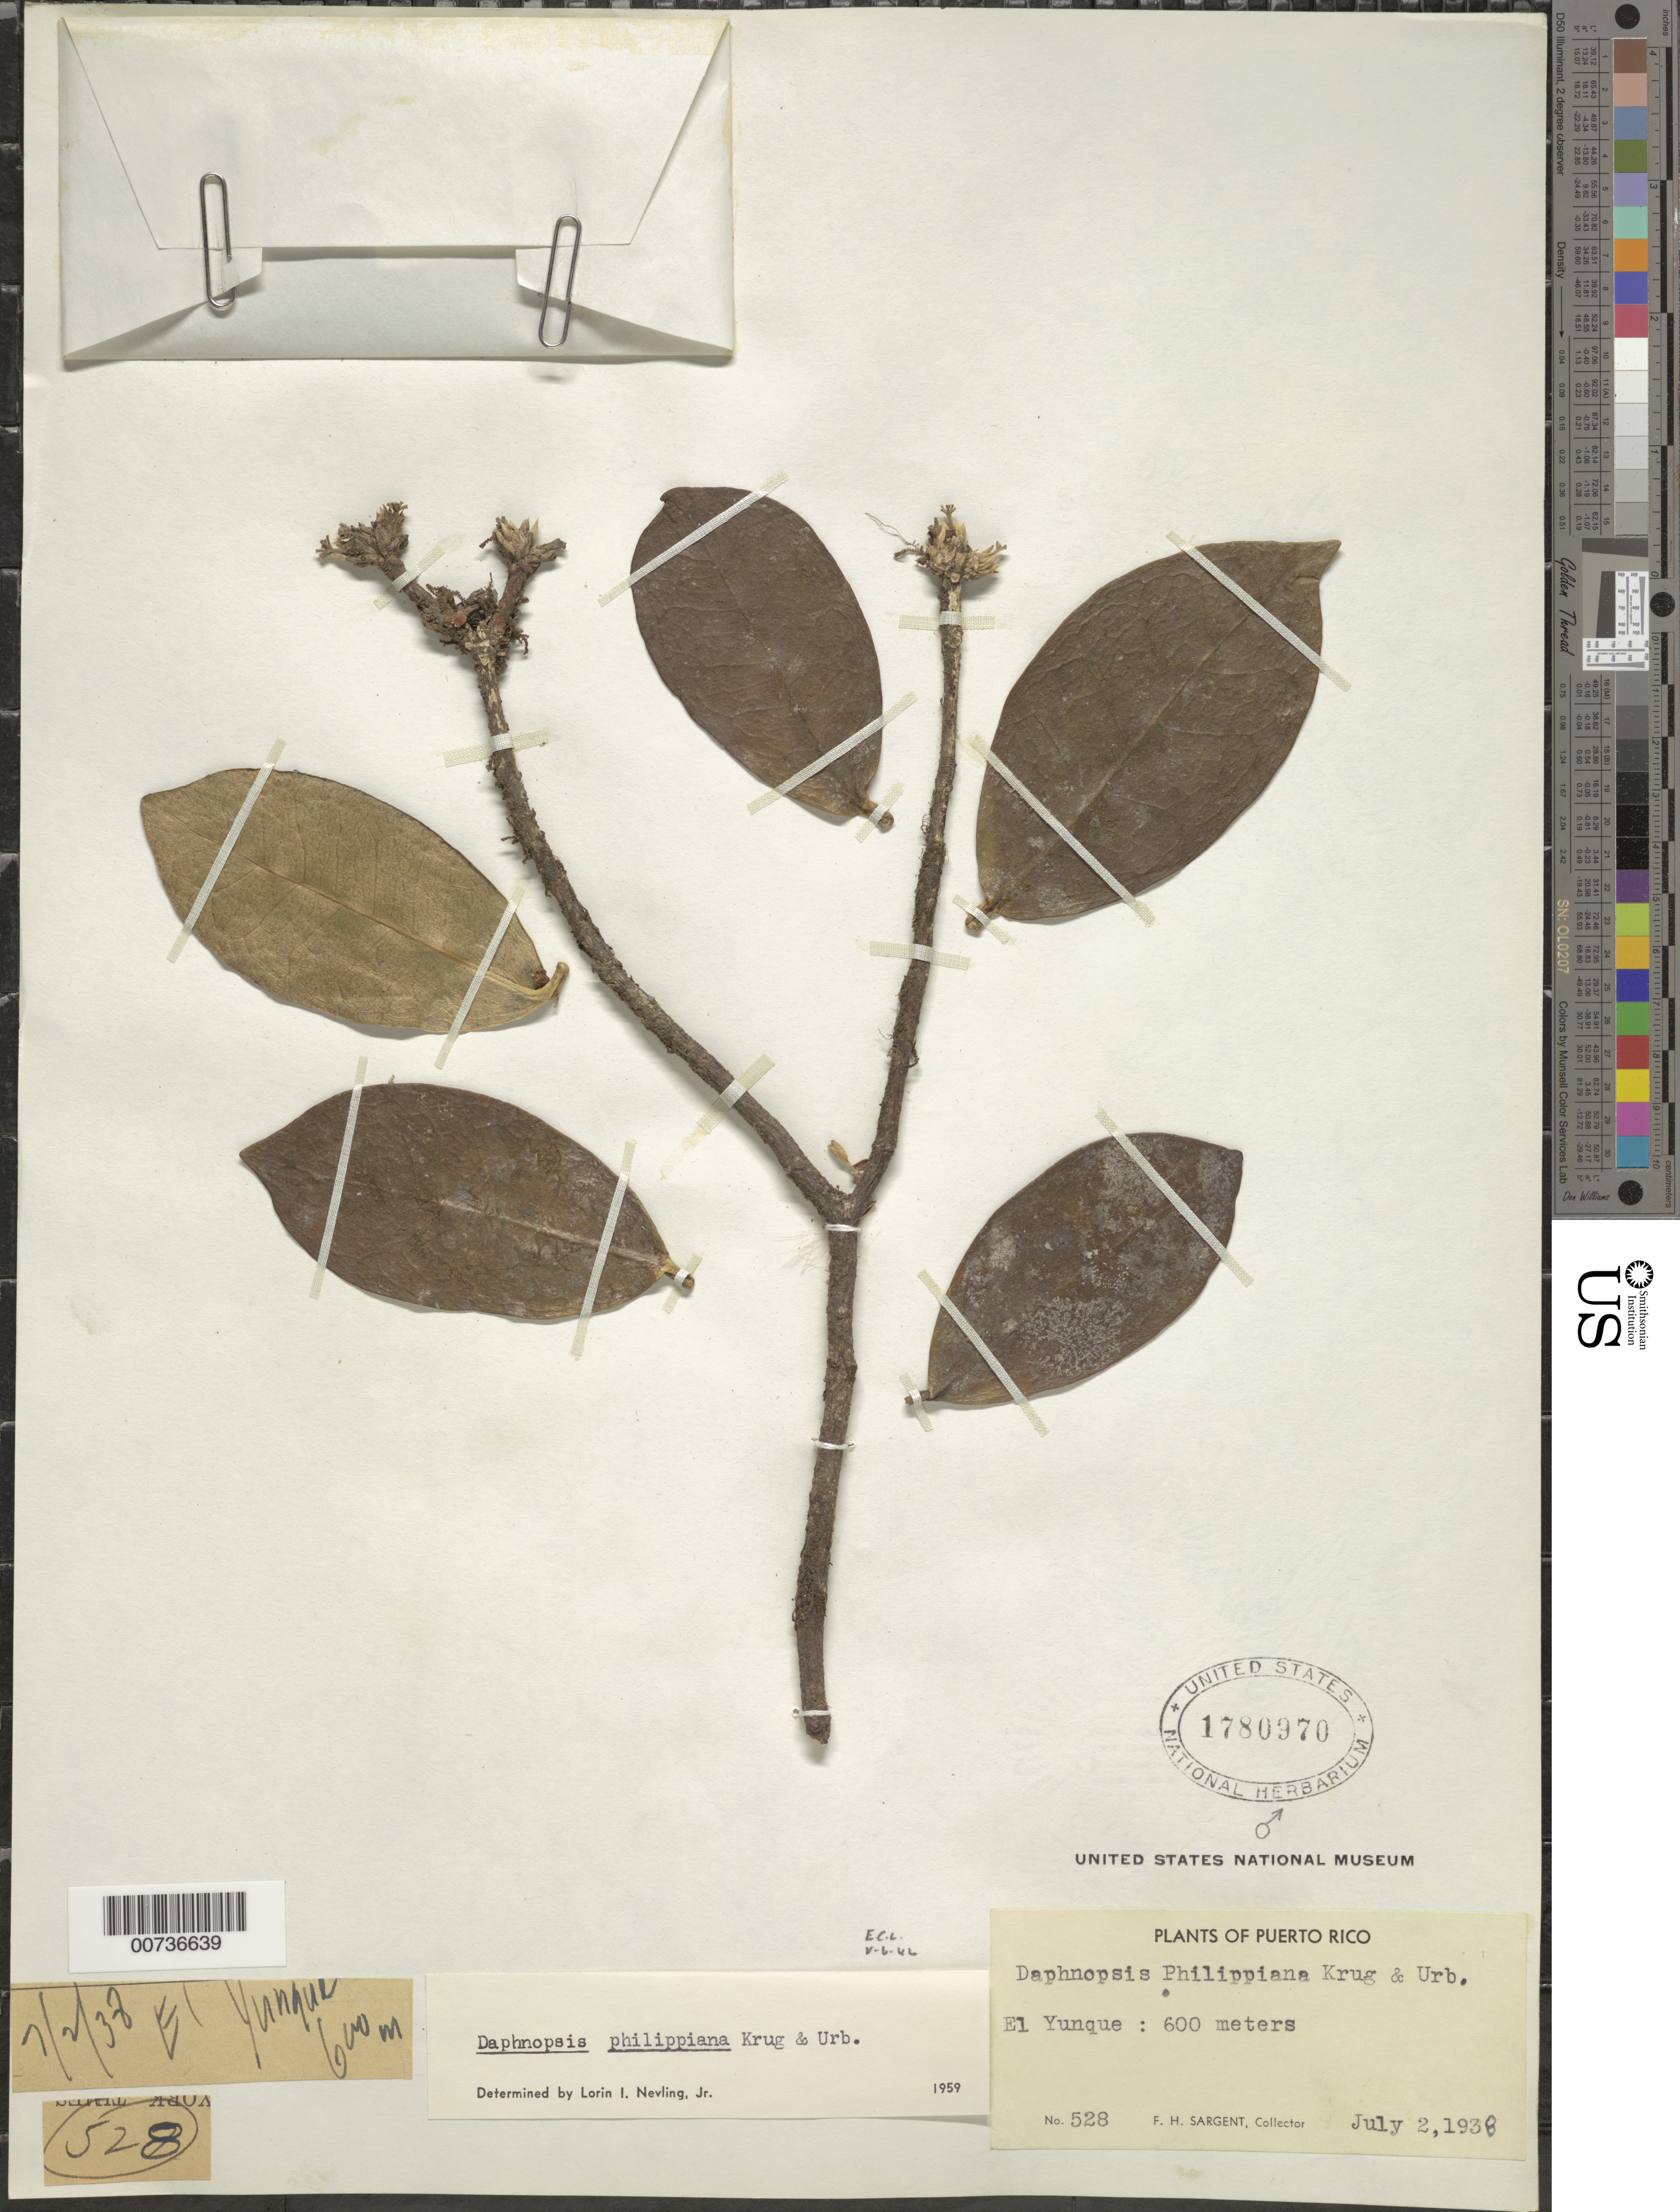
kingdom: Plantae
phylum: Tracheophyta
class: Magnoliopsida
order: Malvales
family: Thymelaeaceae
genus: Daphnopsis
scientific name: Daphnopsis philippiana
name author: Krug & Urb.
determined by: Nevling, L. I., Jr.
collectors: F. H. Sargent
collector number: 528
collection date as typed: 02 Jul 1938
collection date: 1938-07-02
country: Puerto Rico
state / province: Río Grande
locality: El Yunque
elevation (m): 600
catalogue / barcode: US 1780970